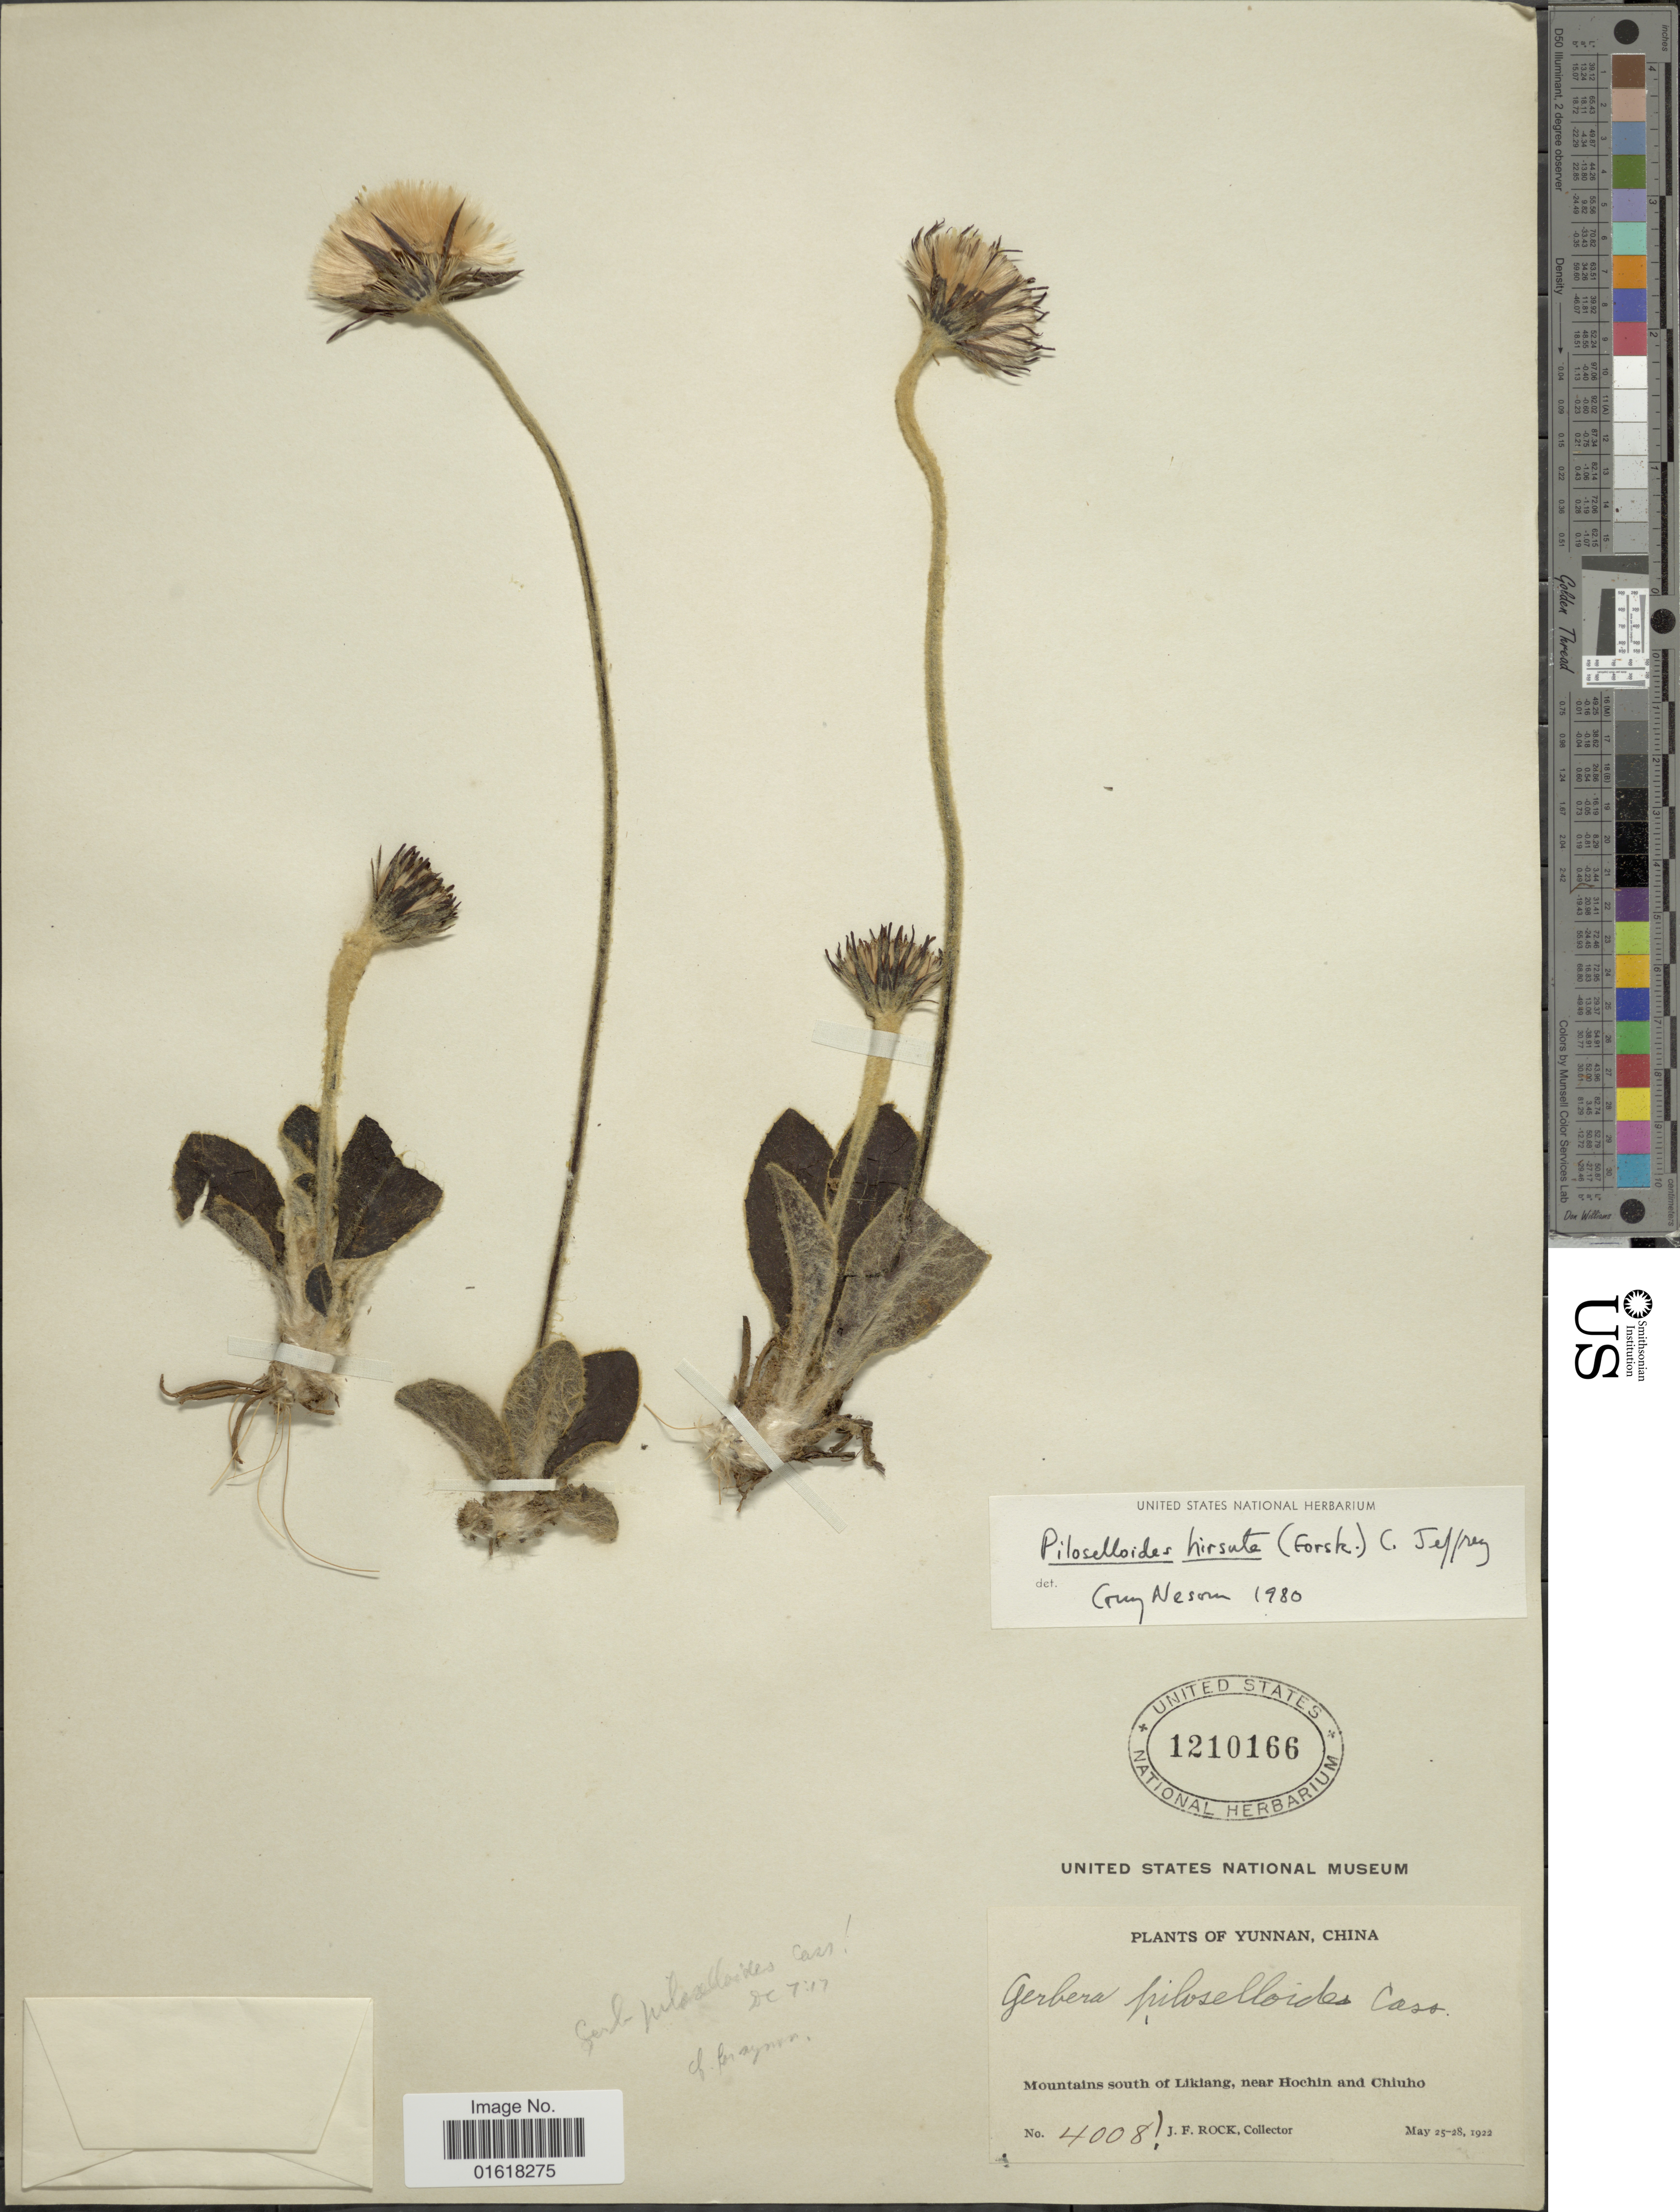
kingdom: Plantae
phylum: Tracheophyta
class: Magnoliopsida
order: Asterales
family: Asteraceae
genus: Piloselloides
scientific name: Piloselloides hirsuta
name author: (Forssk.) C. Jeffrey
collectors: J. Rock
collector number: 4008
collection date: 1922-05-25/1922-05-28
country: China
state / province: Yunnan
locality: Mountains south of Likiang, near Hochin and Chiuho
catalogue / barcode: US 1210166